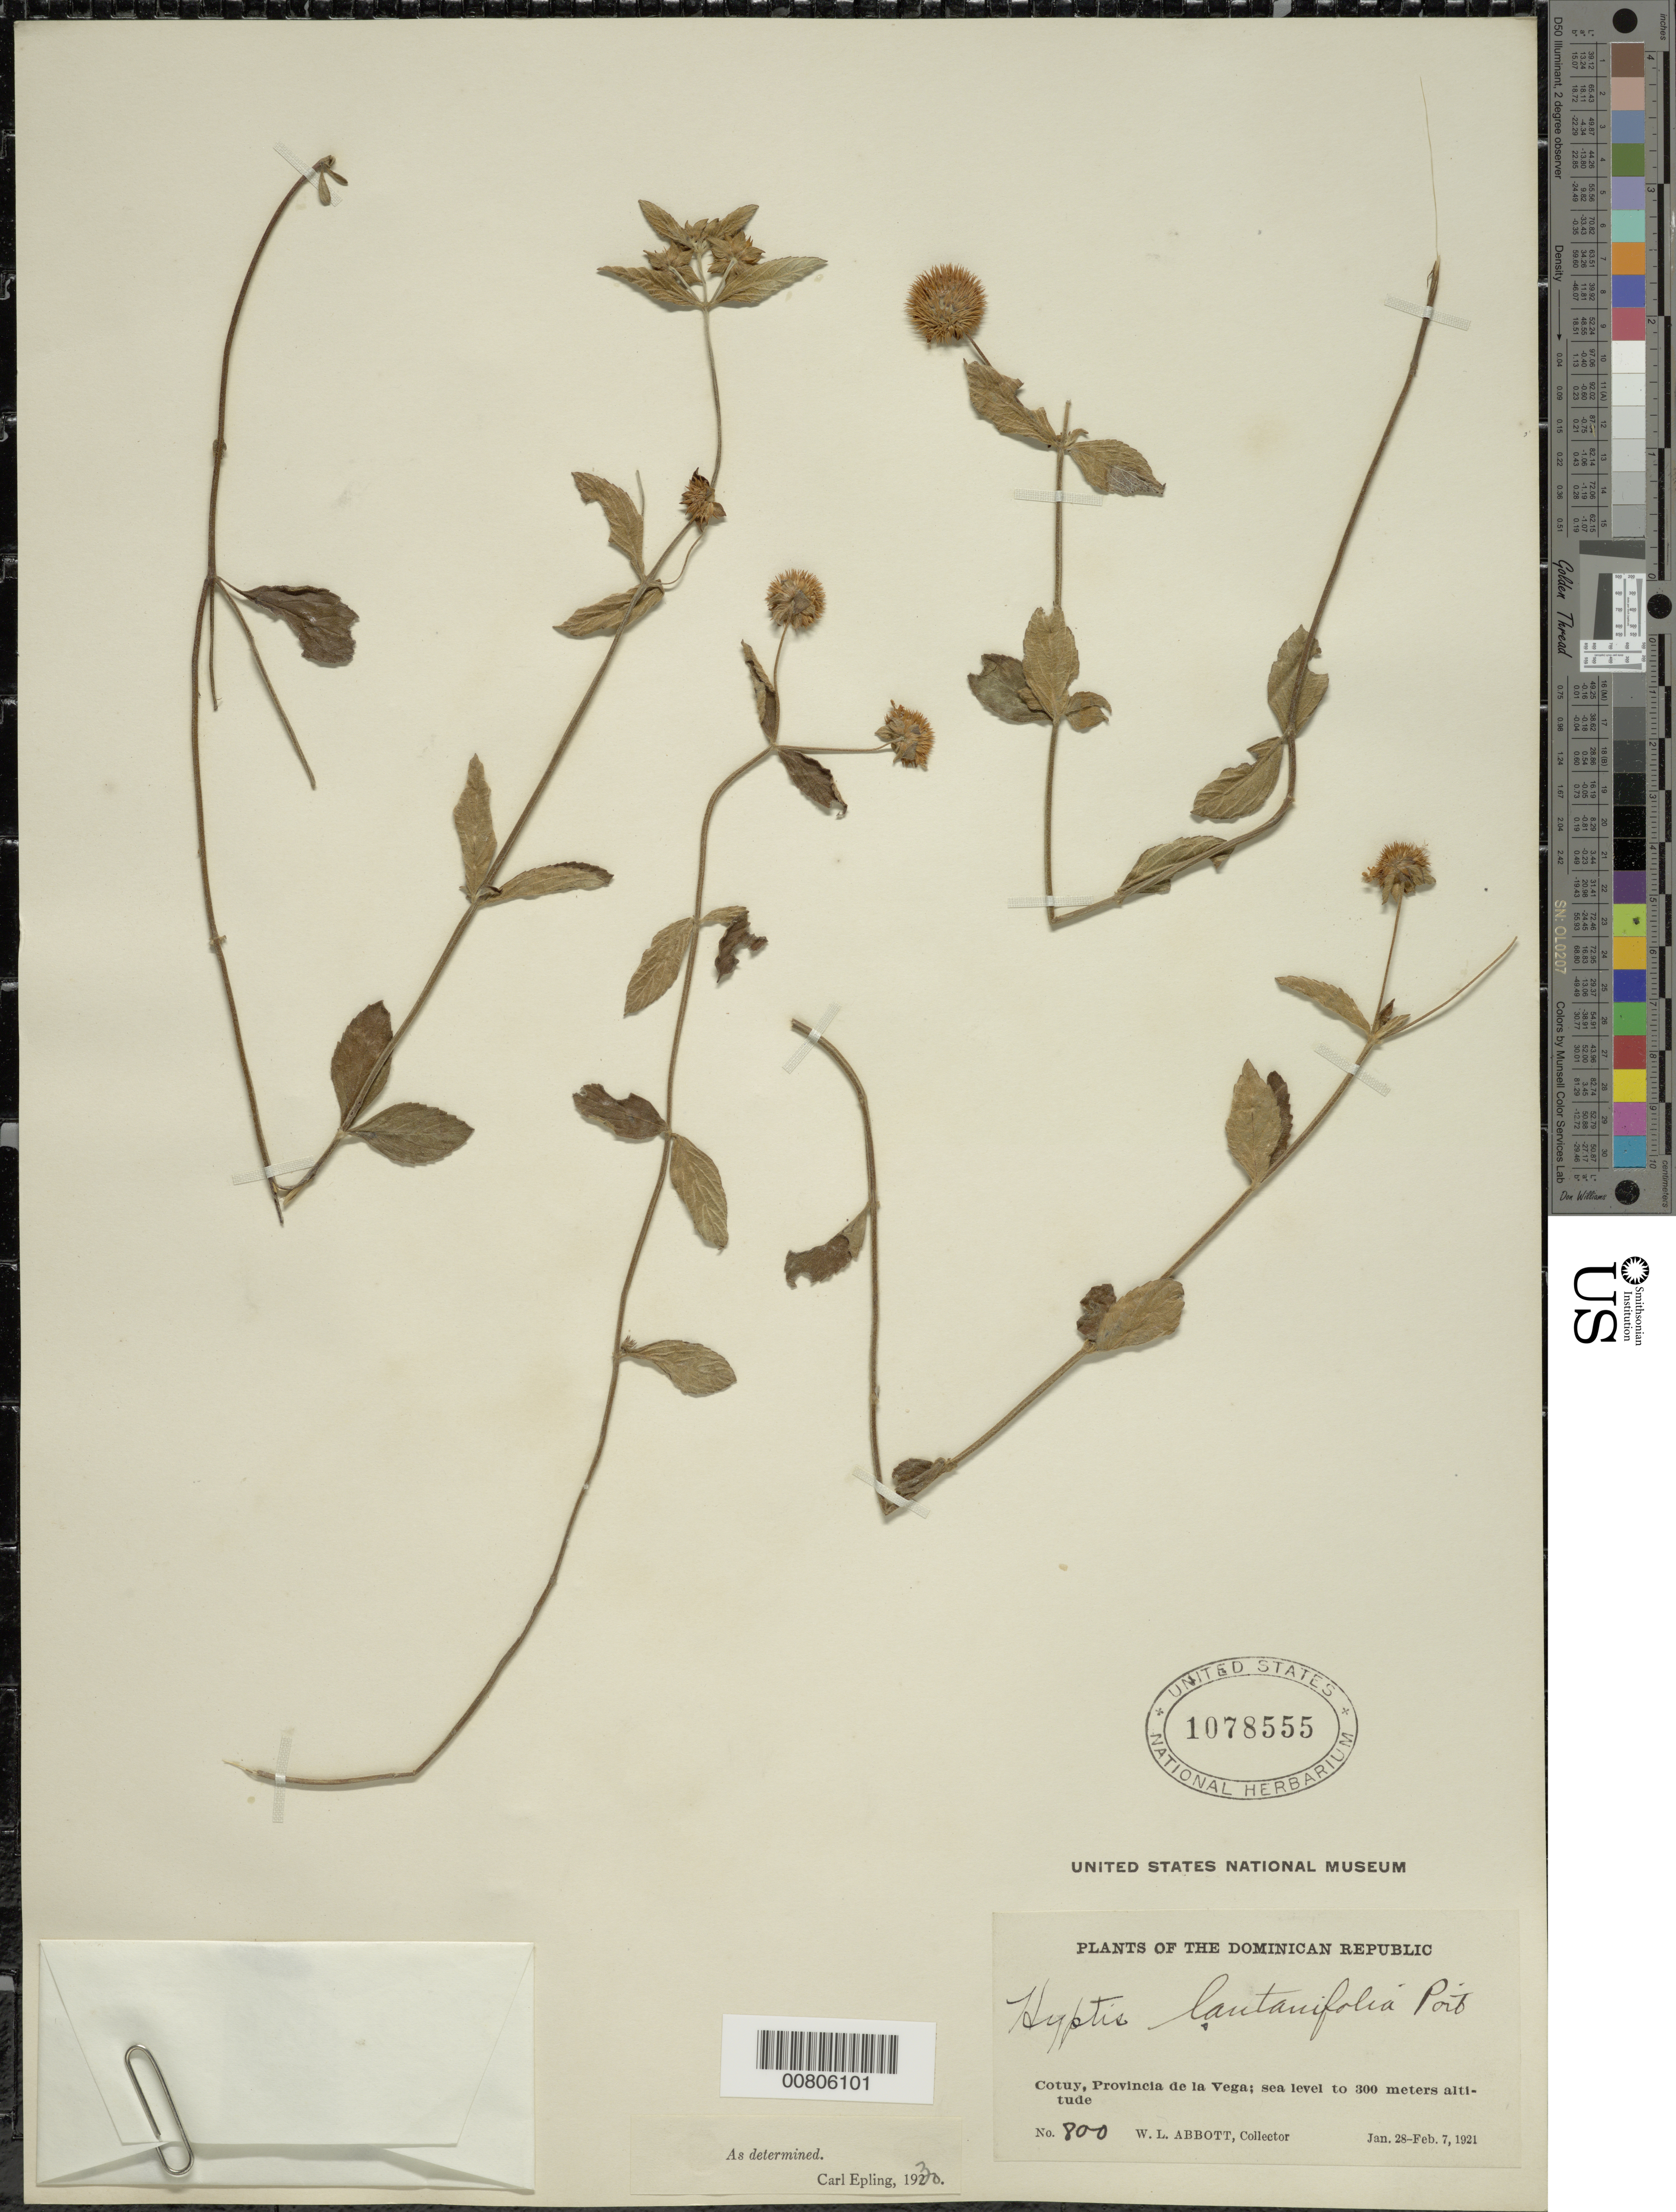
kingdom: Plantae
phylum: Tracheophyta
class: Magnoliopsida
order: Lamiales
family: Lamiaceae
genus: Hyptis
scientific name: Hyptis lantanifolia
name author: Poit.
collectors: W. L. Abbott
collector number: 800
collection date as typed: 28 Jan 1921 to 07 Feb 1921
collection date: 1921-01-28/1921-02-07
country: Dominican Republic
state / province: La Vega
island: Hispaniola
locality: Cotuy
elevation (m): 0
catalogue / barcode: US 1078555